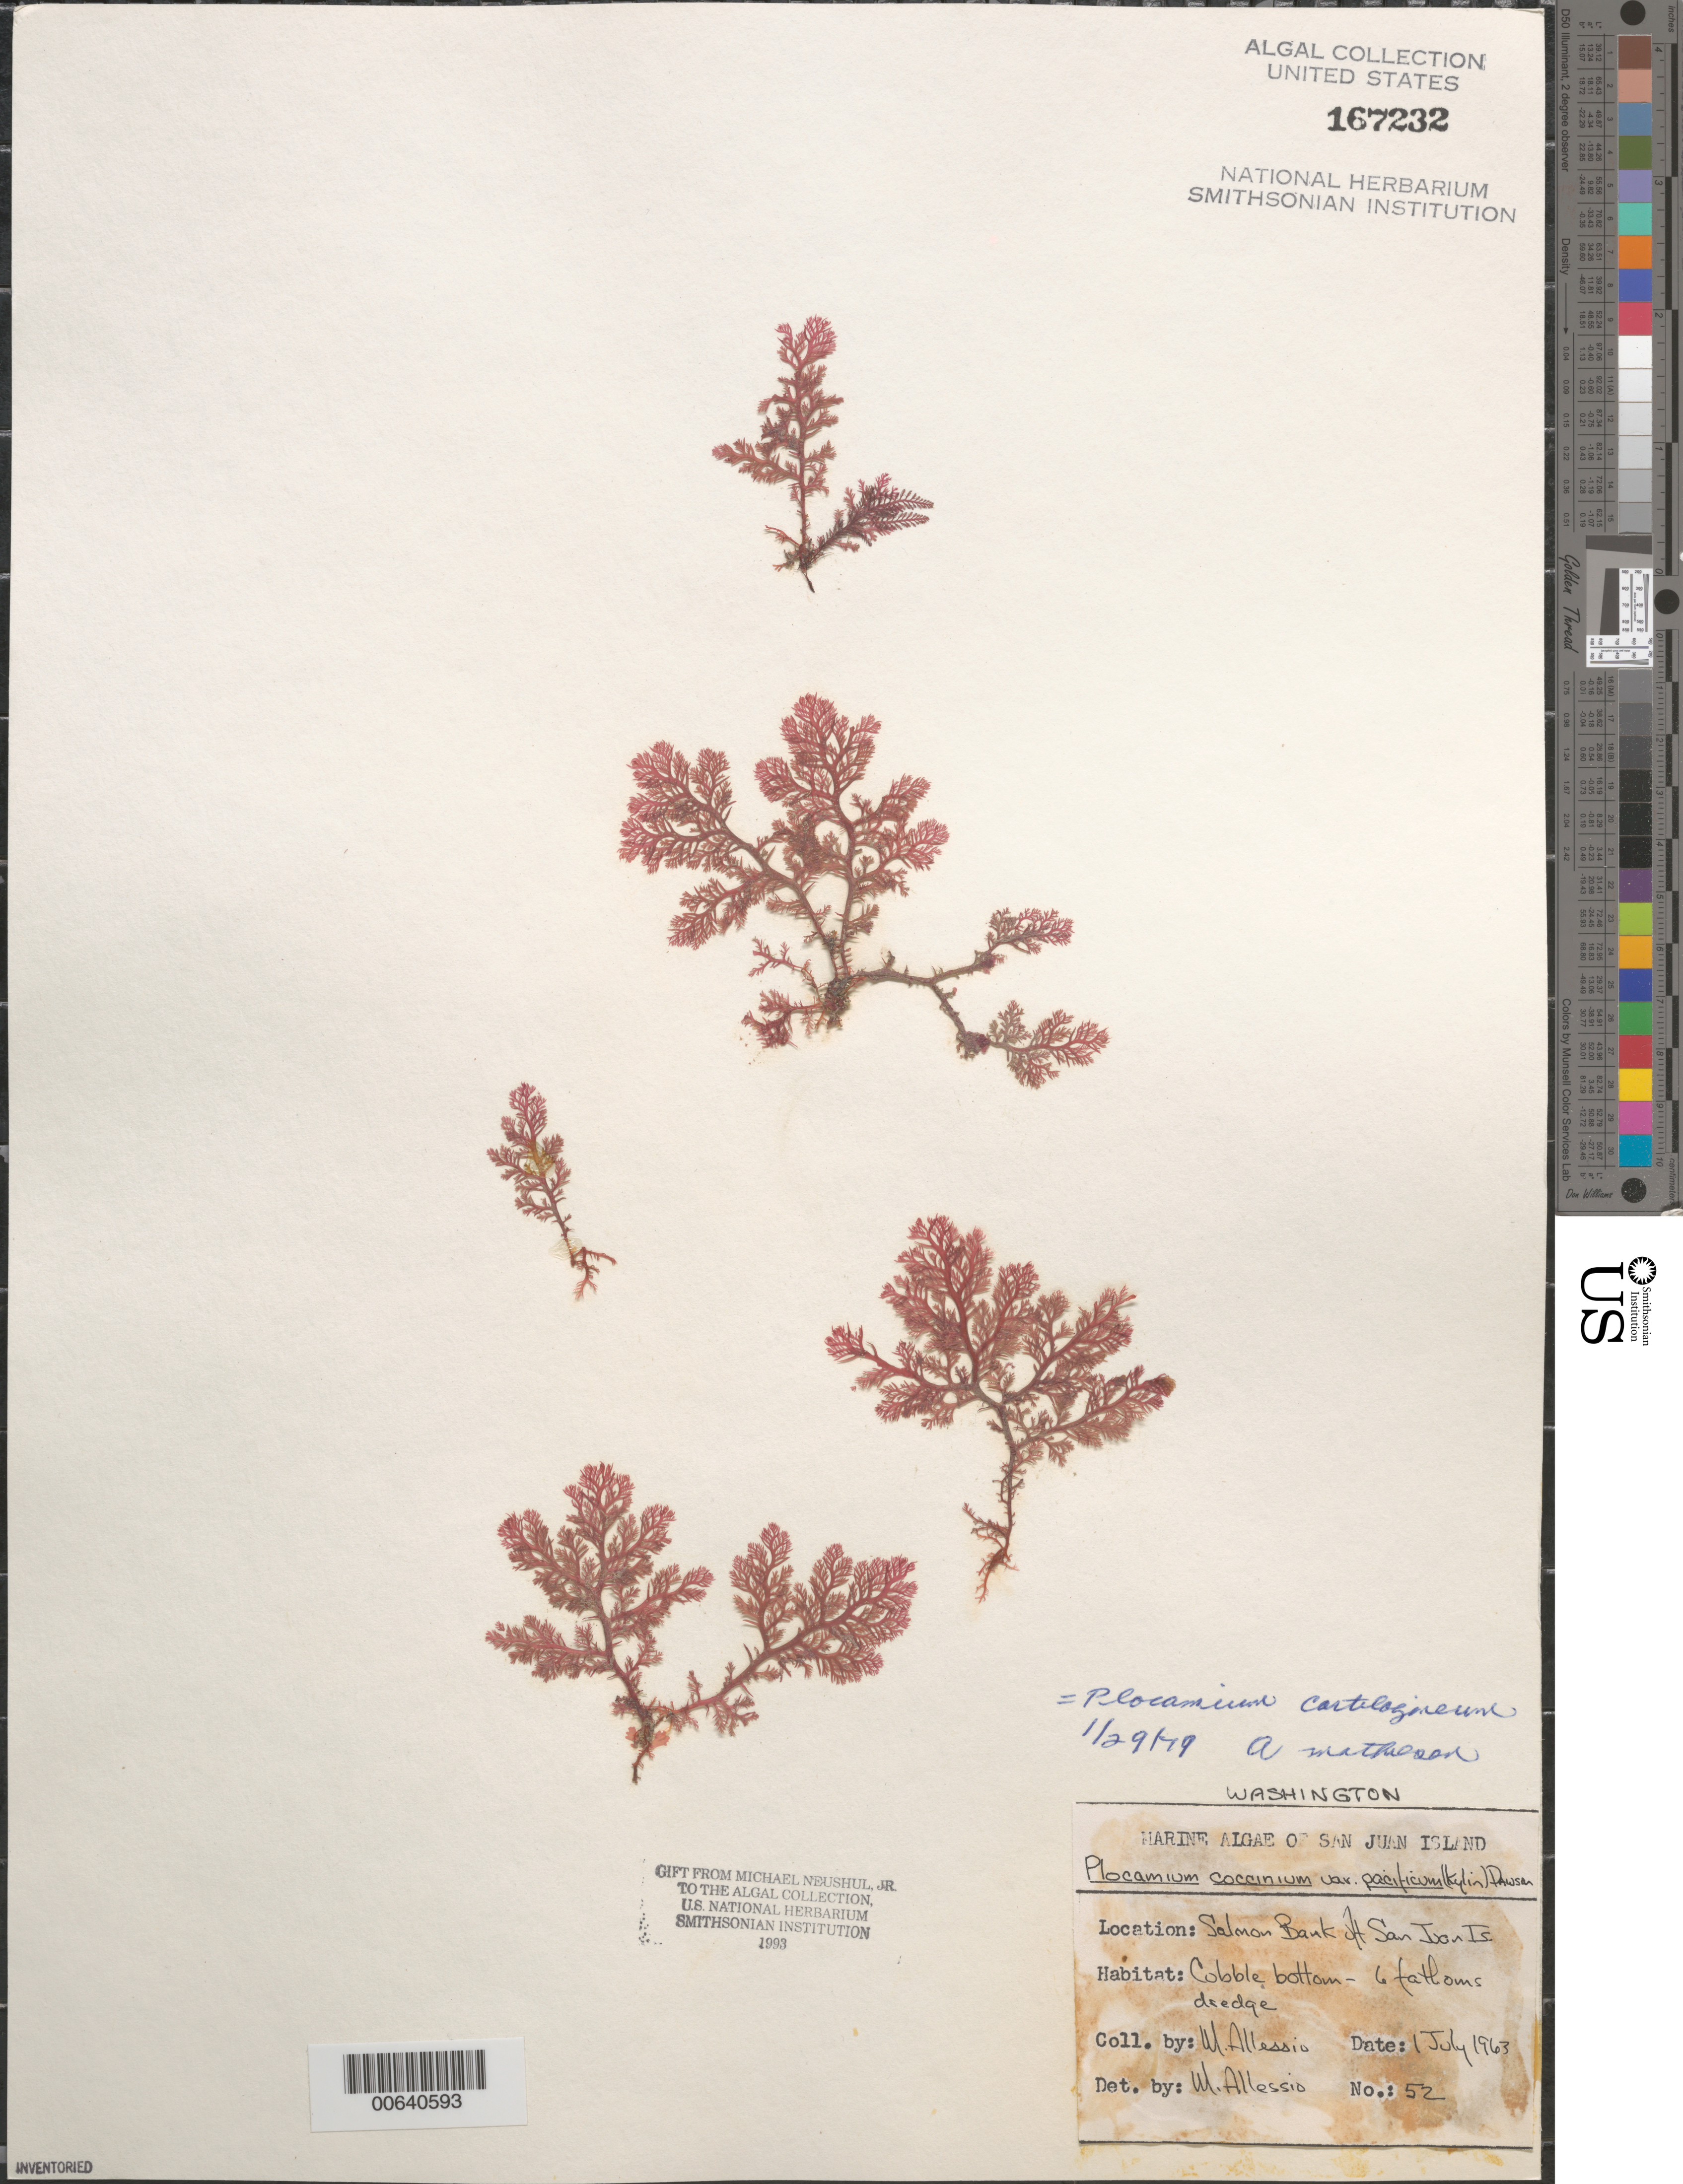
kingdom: Plantae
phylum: Rhodophyta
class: Florideophyceae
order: Plocamiales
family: Plocamiaceae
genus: Plocamium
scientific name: Plocamium cartilagineum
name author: (L.) P.S. Dixon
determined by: Mathieson, A. C.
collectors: M. Allessio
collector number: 52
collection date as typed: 01 Jul 1963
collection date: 1963-07-01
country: United States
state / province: Washington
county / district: San Juan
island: San Juan Island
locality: Salmon Bank, off San Juan Island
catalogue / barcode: US 167232